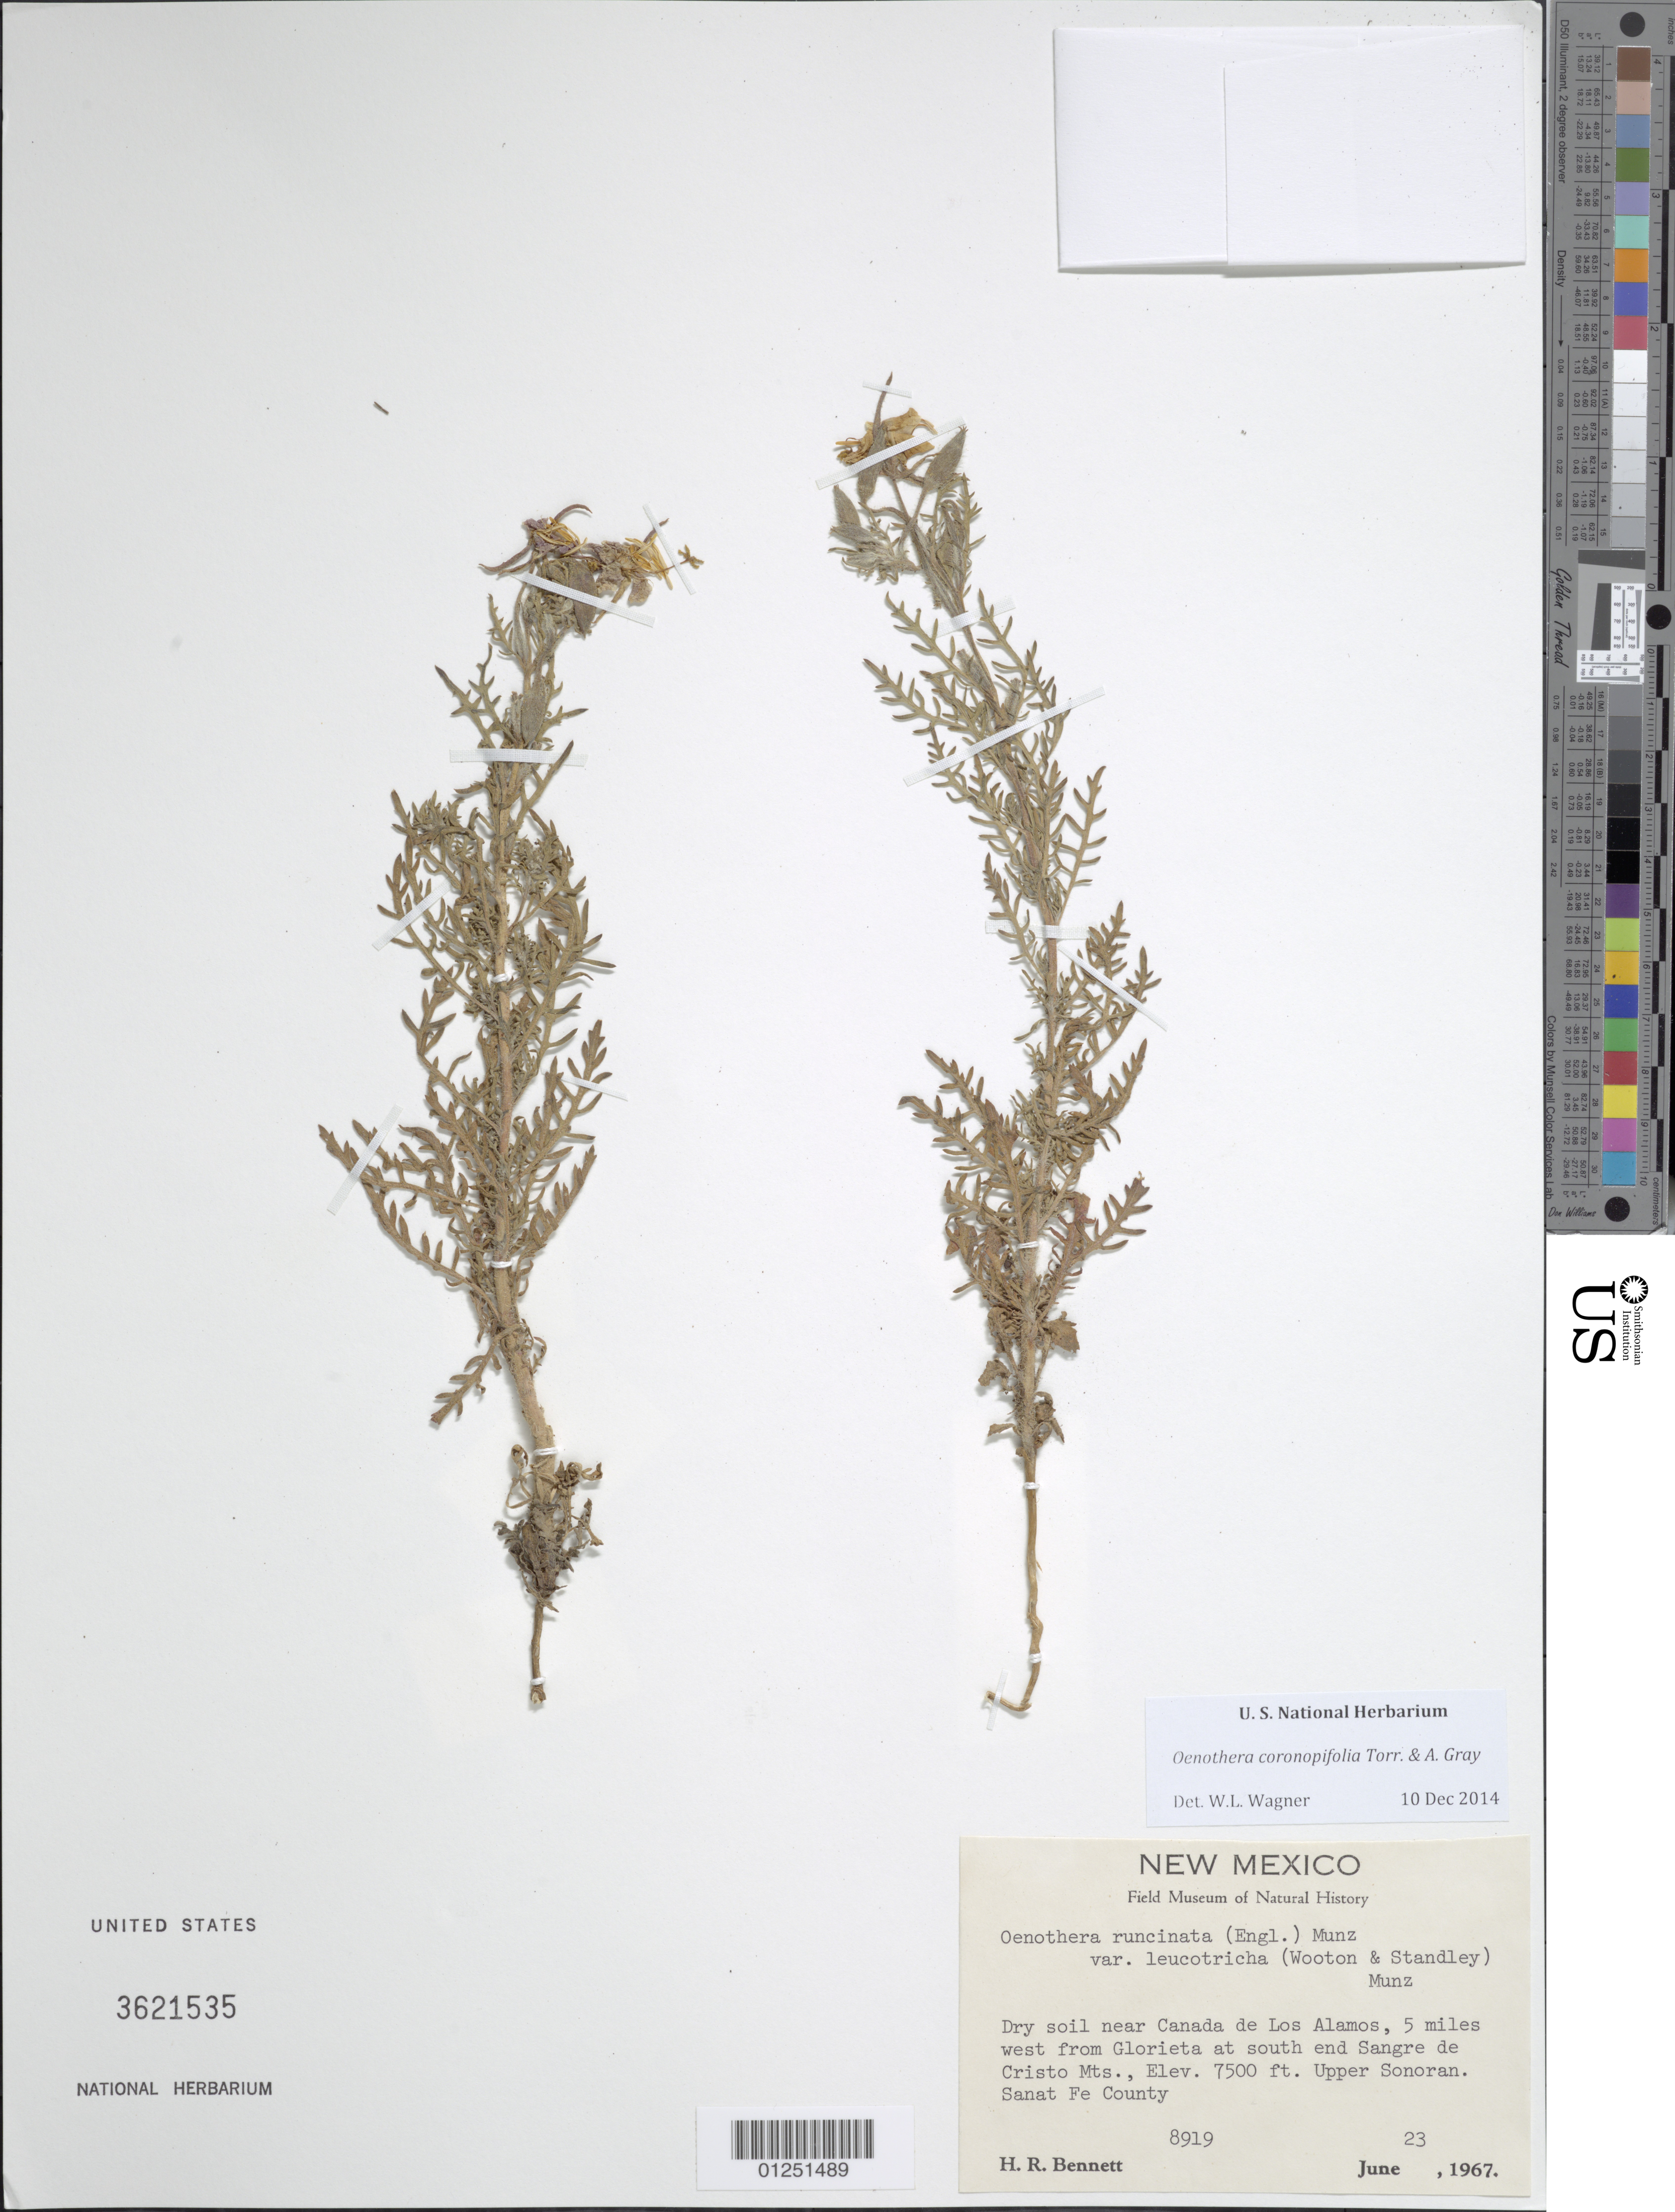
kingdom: Plantae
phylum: Tracheophyta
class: Magnoliopsida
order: Myrtales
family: Onagraceae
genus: Oenothera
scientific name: Oenothera coronopifolia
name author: Torr. & A. Gray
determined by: Wagner, W. L., (BOT), Smithsonian Institution - National Museum of Natural History (UNITED STATES)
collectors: H. R. Bennett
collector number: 8919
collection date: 1967-06-23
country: United States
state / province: New Mexico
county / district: Santa Fe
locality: Near Canada de Los Alamos, 5 miles west from Glorieta at south end Sangre de Crosto Mts., upper Sonoran.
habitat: Dry soil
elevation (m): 2286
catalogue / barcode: US 3621535